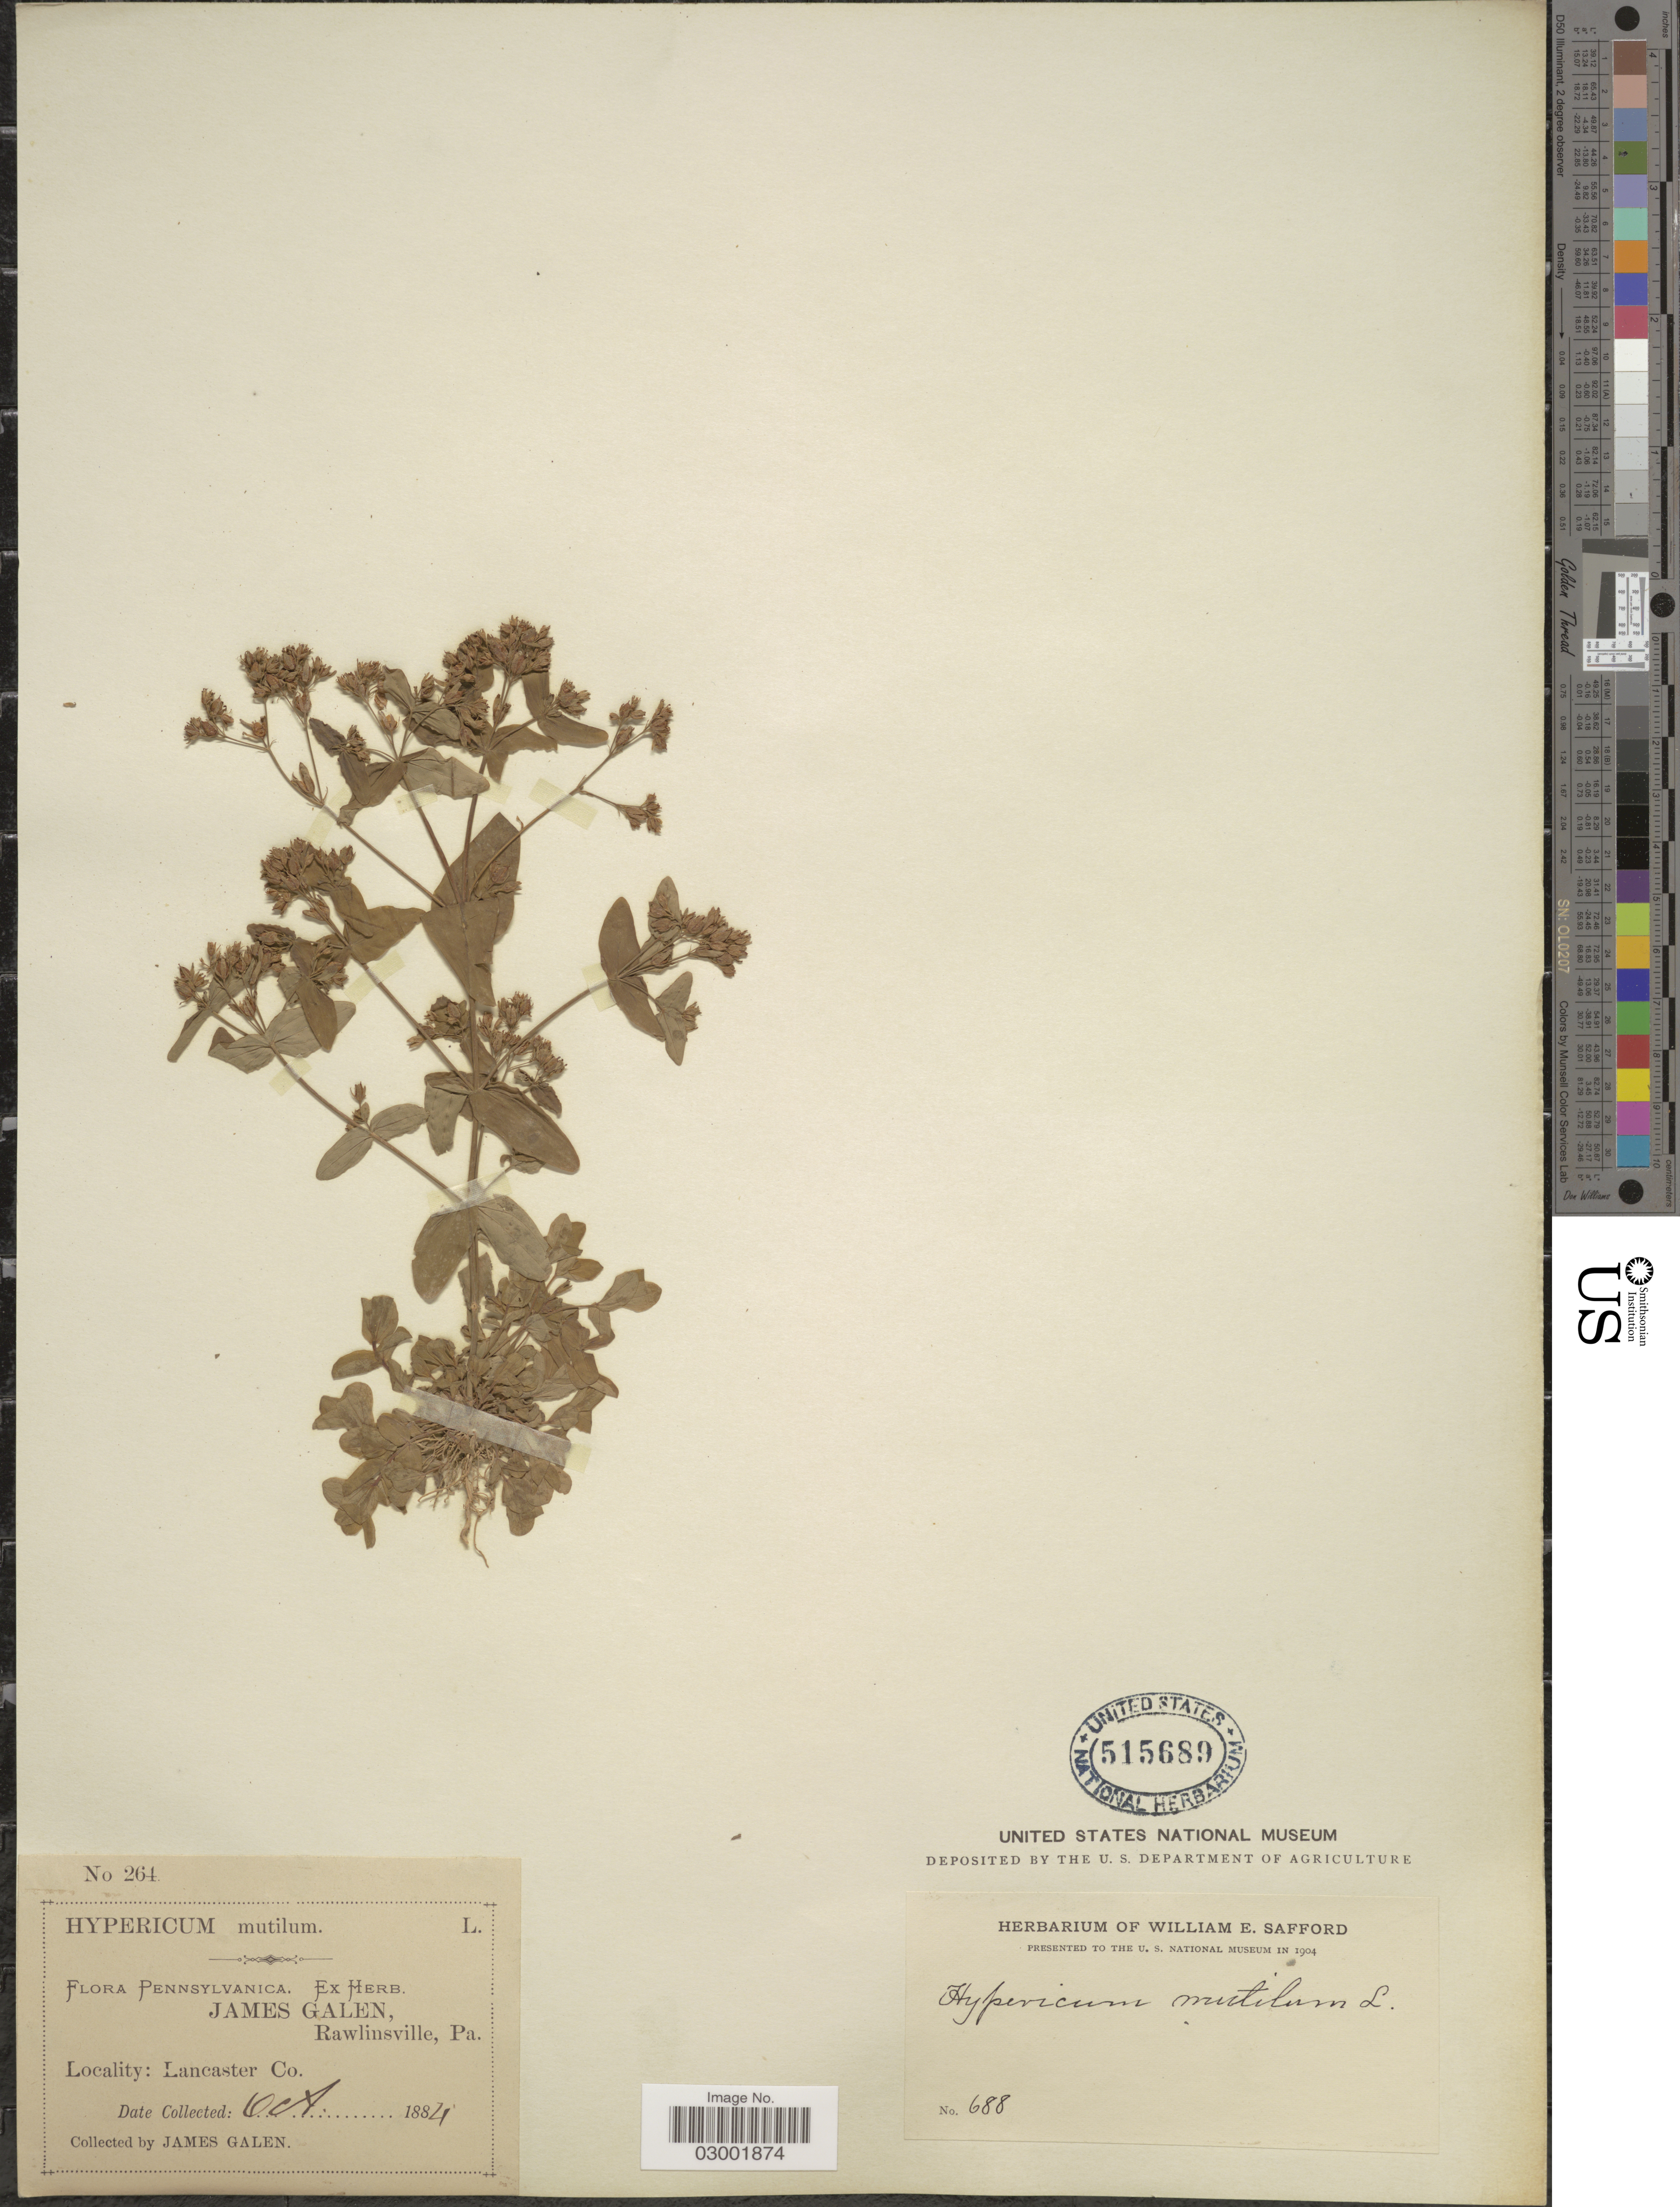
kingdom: Plantae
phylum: Tracheophyta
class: Magnoliopsida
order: Malpighiales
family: Hypericaceae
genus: Hypericum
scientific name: Hypericum mutilum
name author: L.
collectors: J. Galen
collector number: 264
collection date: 1884-10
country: United States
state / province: Pennsylvania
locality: Lancaster Co.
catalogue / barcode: US 515689